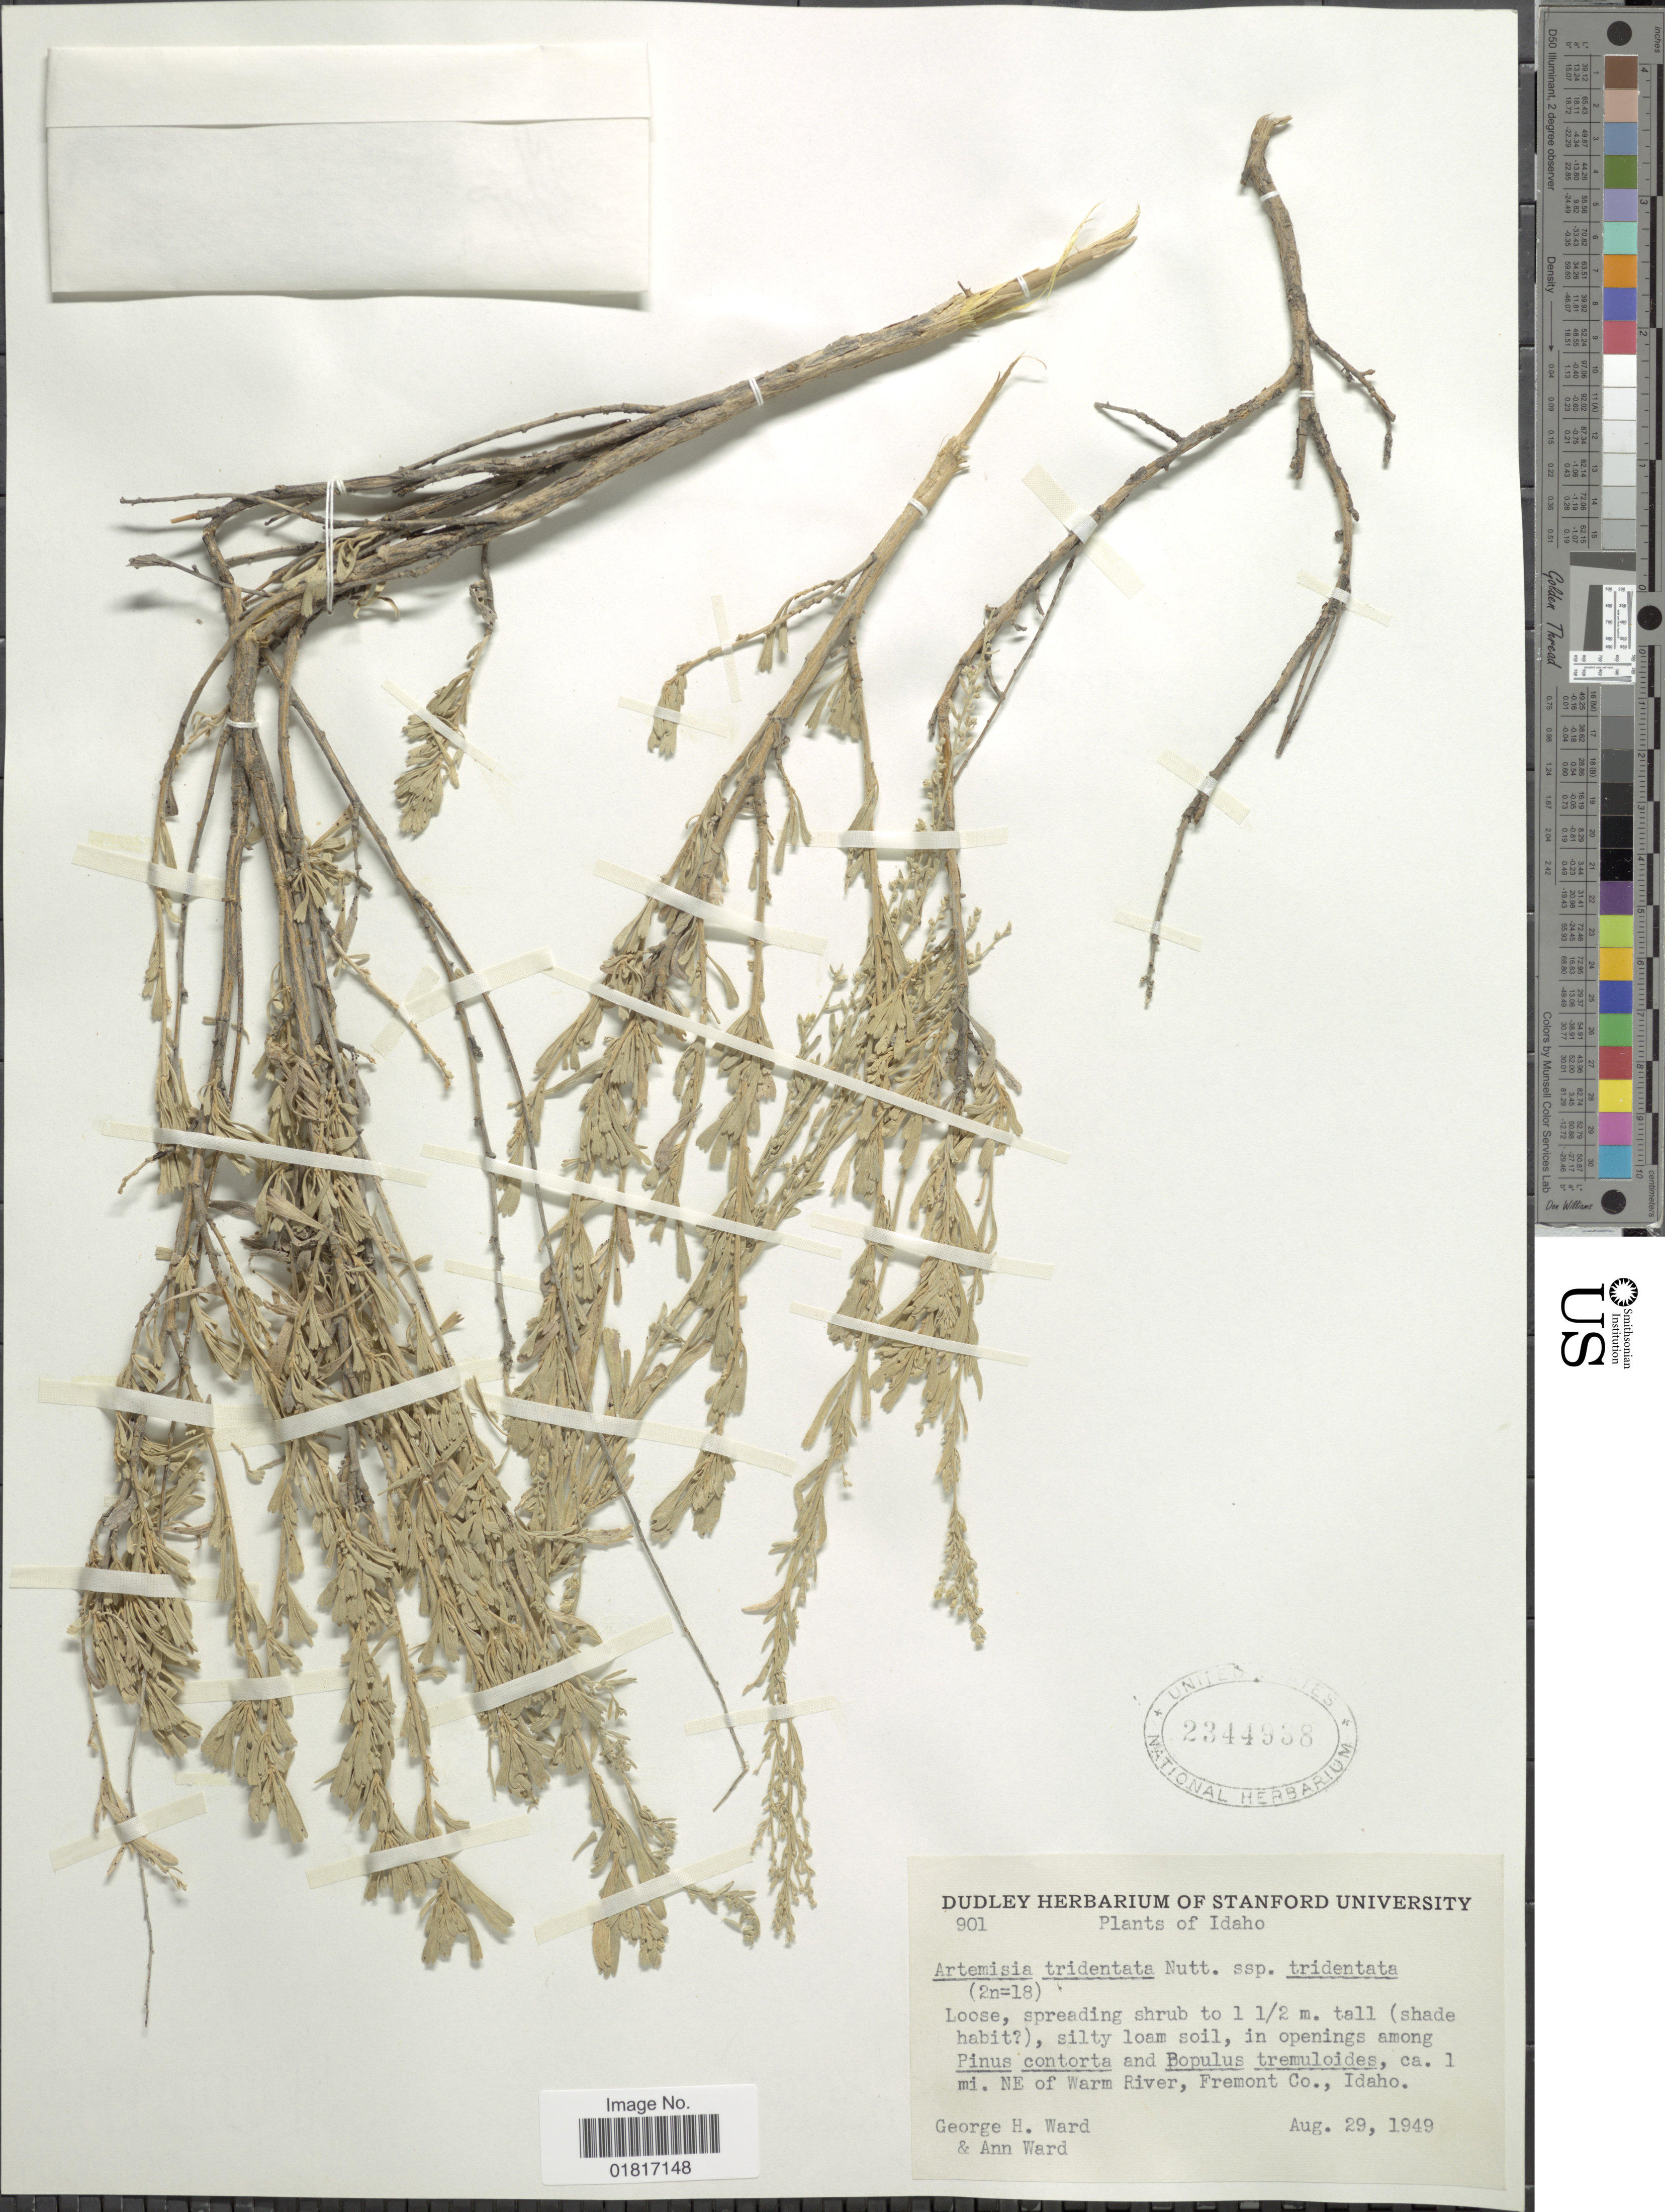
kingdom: Plantae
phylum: Tracheophyta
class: Magnoliopsida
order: Asterales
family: Asteraceae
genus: Artemisia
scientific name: Artemisia tridentata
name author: Nutt.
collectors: G. H. Ward & A. Ward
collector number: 901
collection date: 1949-08-29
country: United States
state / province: Idaho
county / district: Fremont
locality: Ca. 1 mi. NE of Warm River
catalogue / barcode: US 2344938